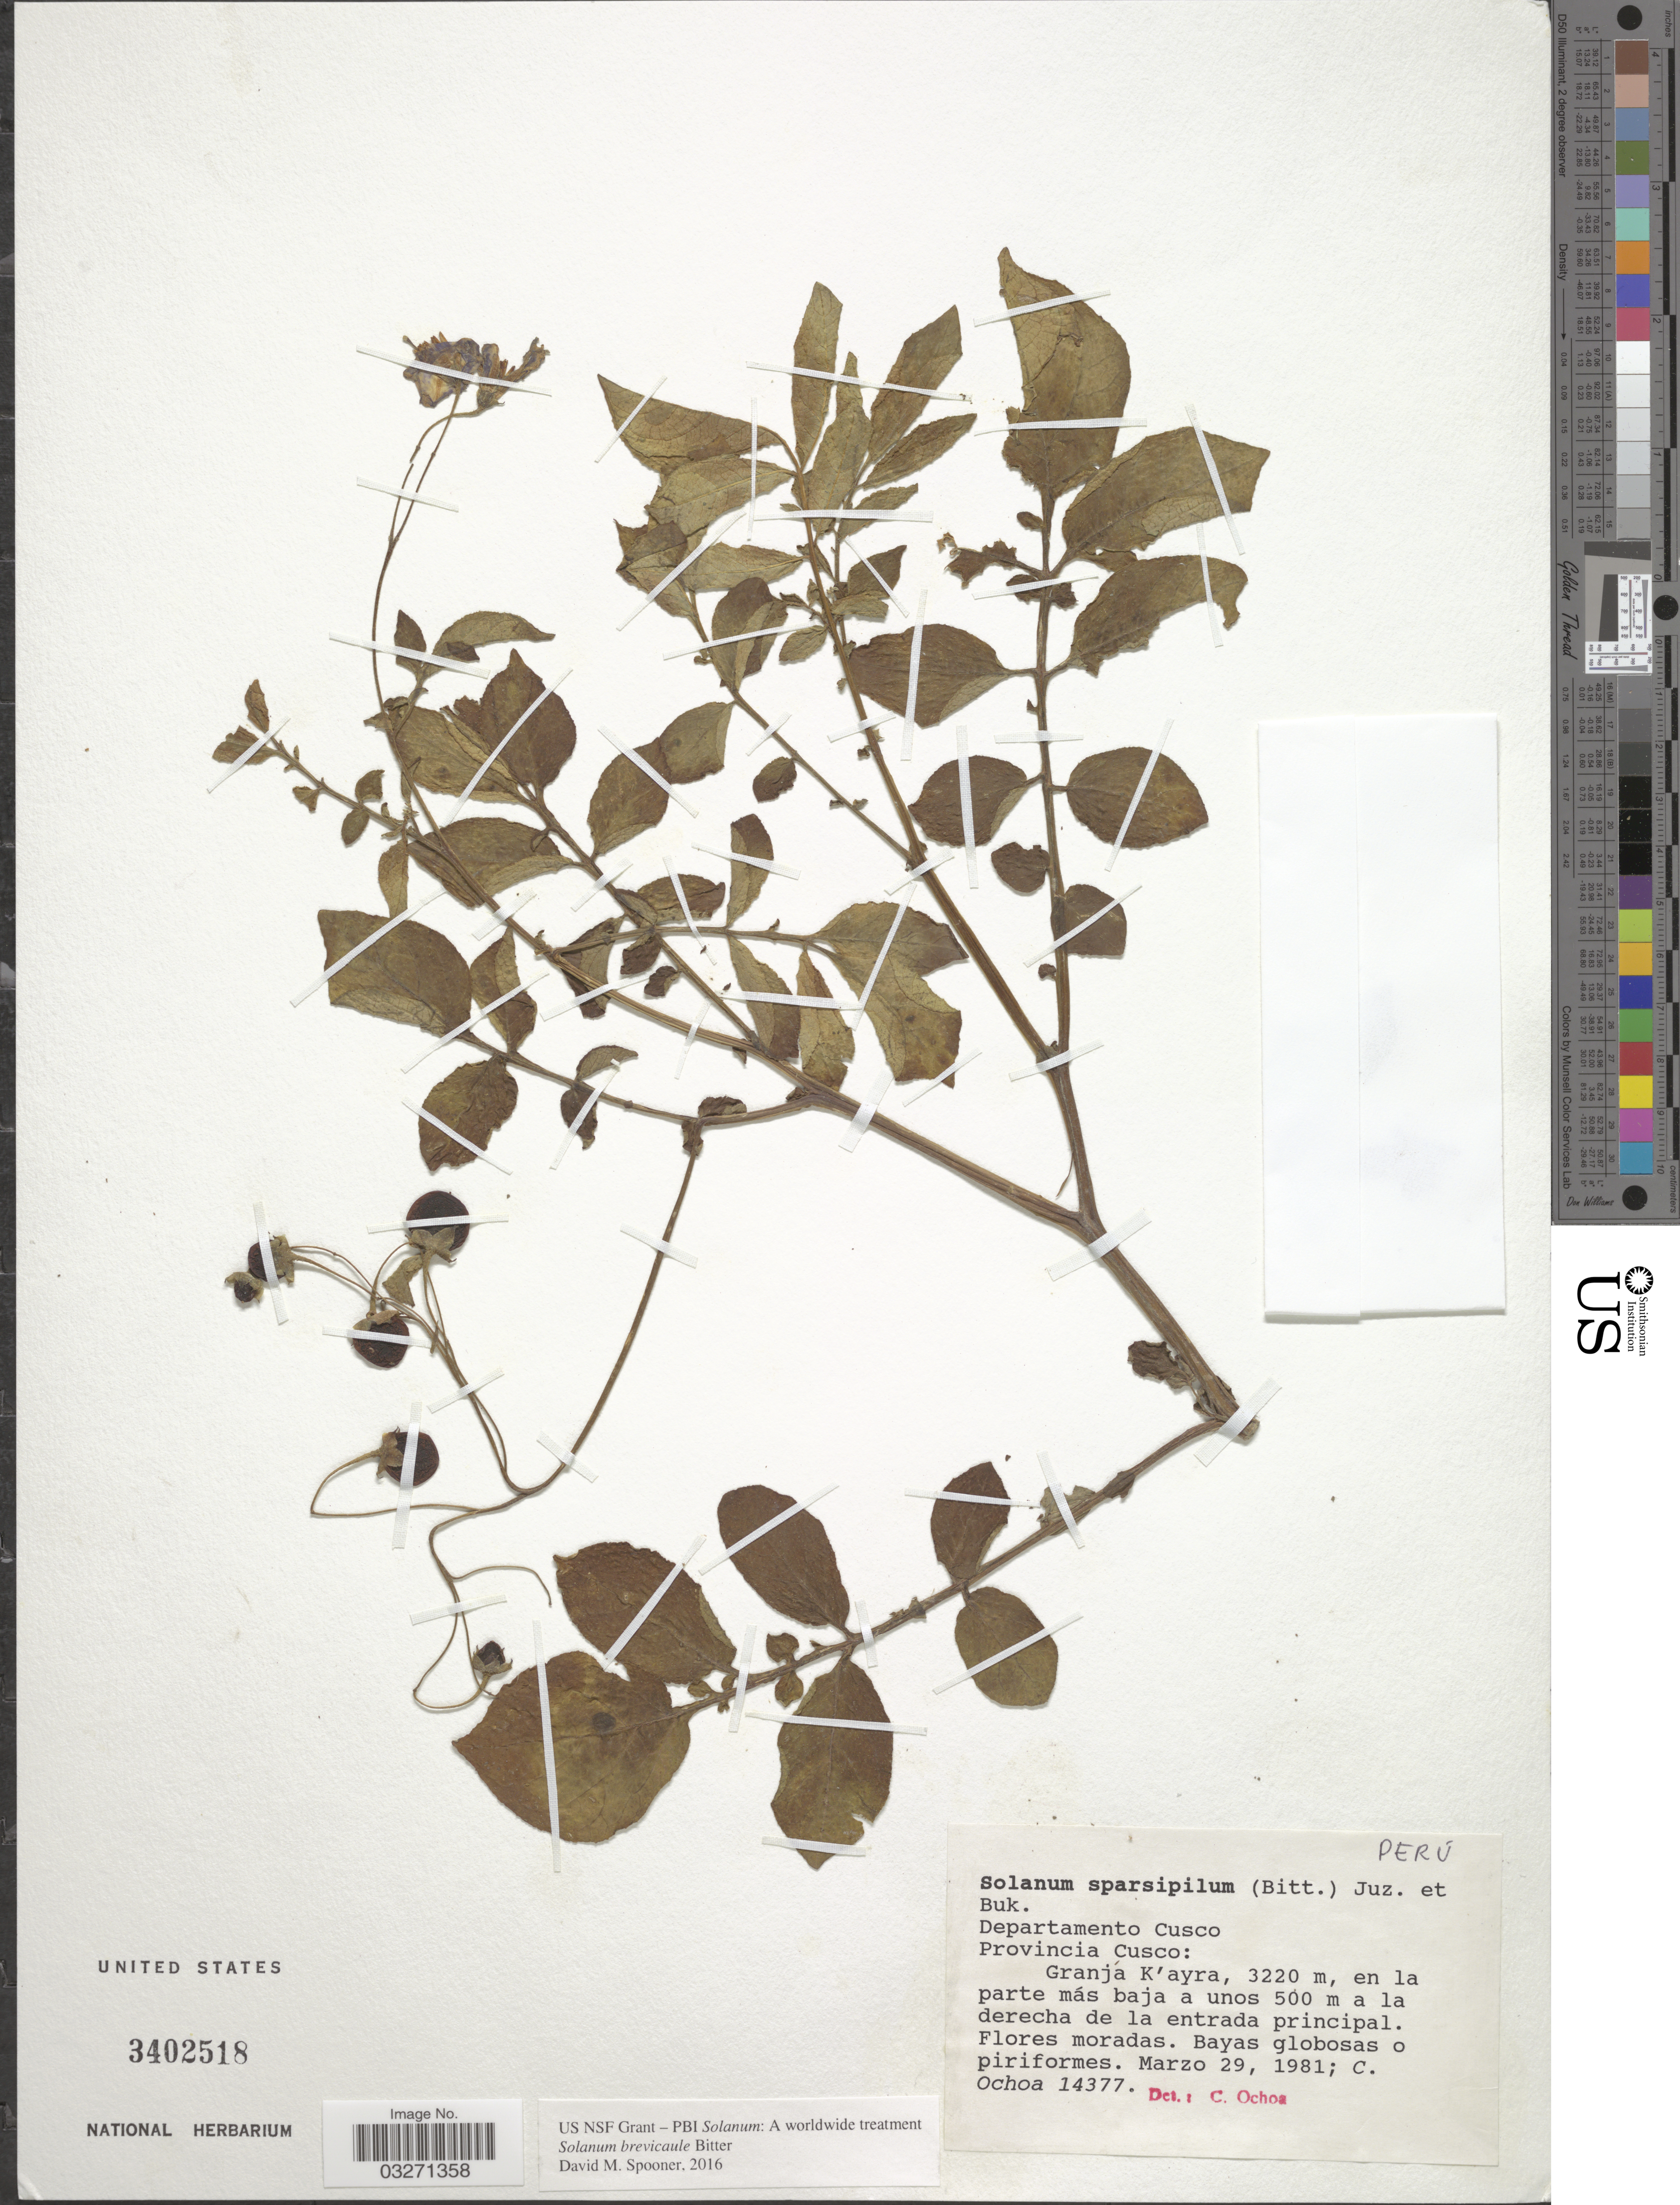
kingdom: Plantae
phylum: Tracheophyta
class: Magnoliopsida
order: Solanales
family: Solanaceae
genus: Solanum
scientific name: Solanum brevicaule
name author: Bitter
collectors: C. Ochoa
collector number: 14377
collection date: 1981-03-29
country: Peru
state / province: Cusco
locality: Departamento Cusco. Provincia Cusco: Granjá K'ayra, en la parte más baja a unos 500 m a la derecha de la entrada principal.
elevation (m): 3220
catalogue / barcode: US 3402518